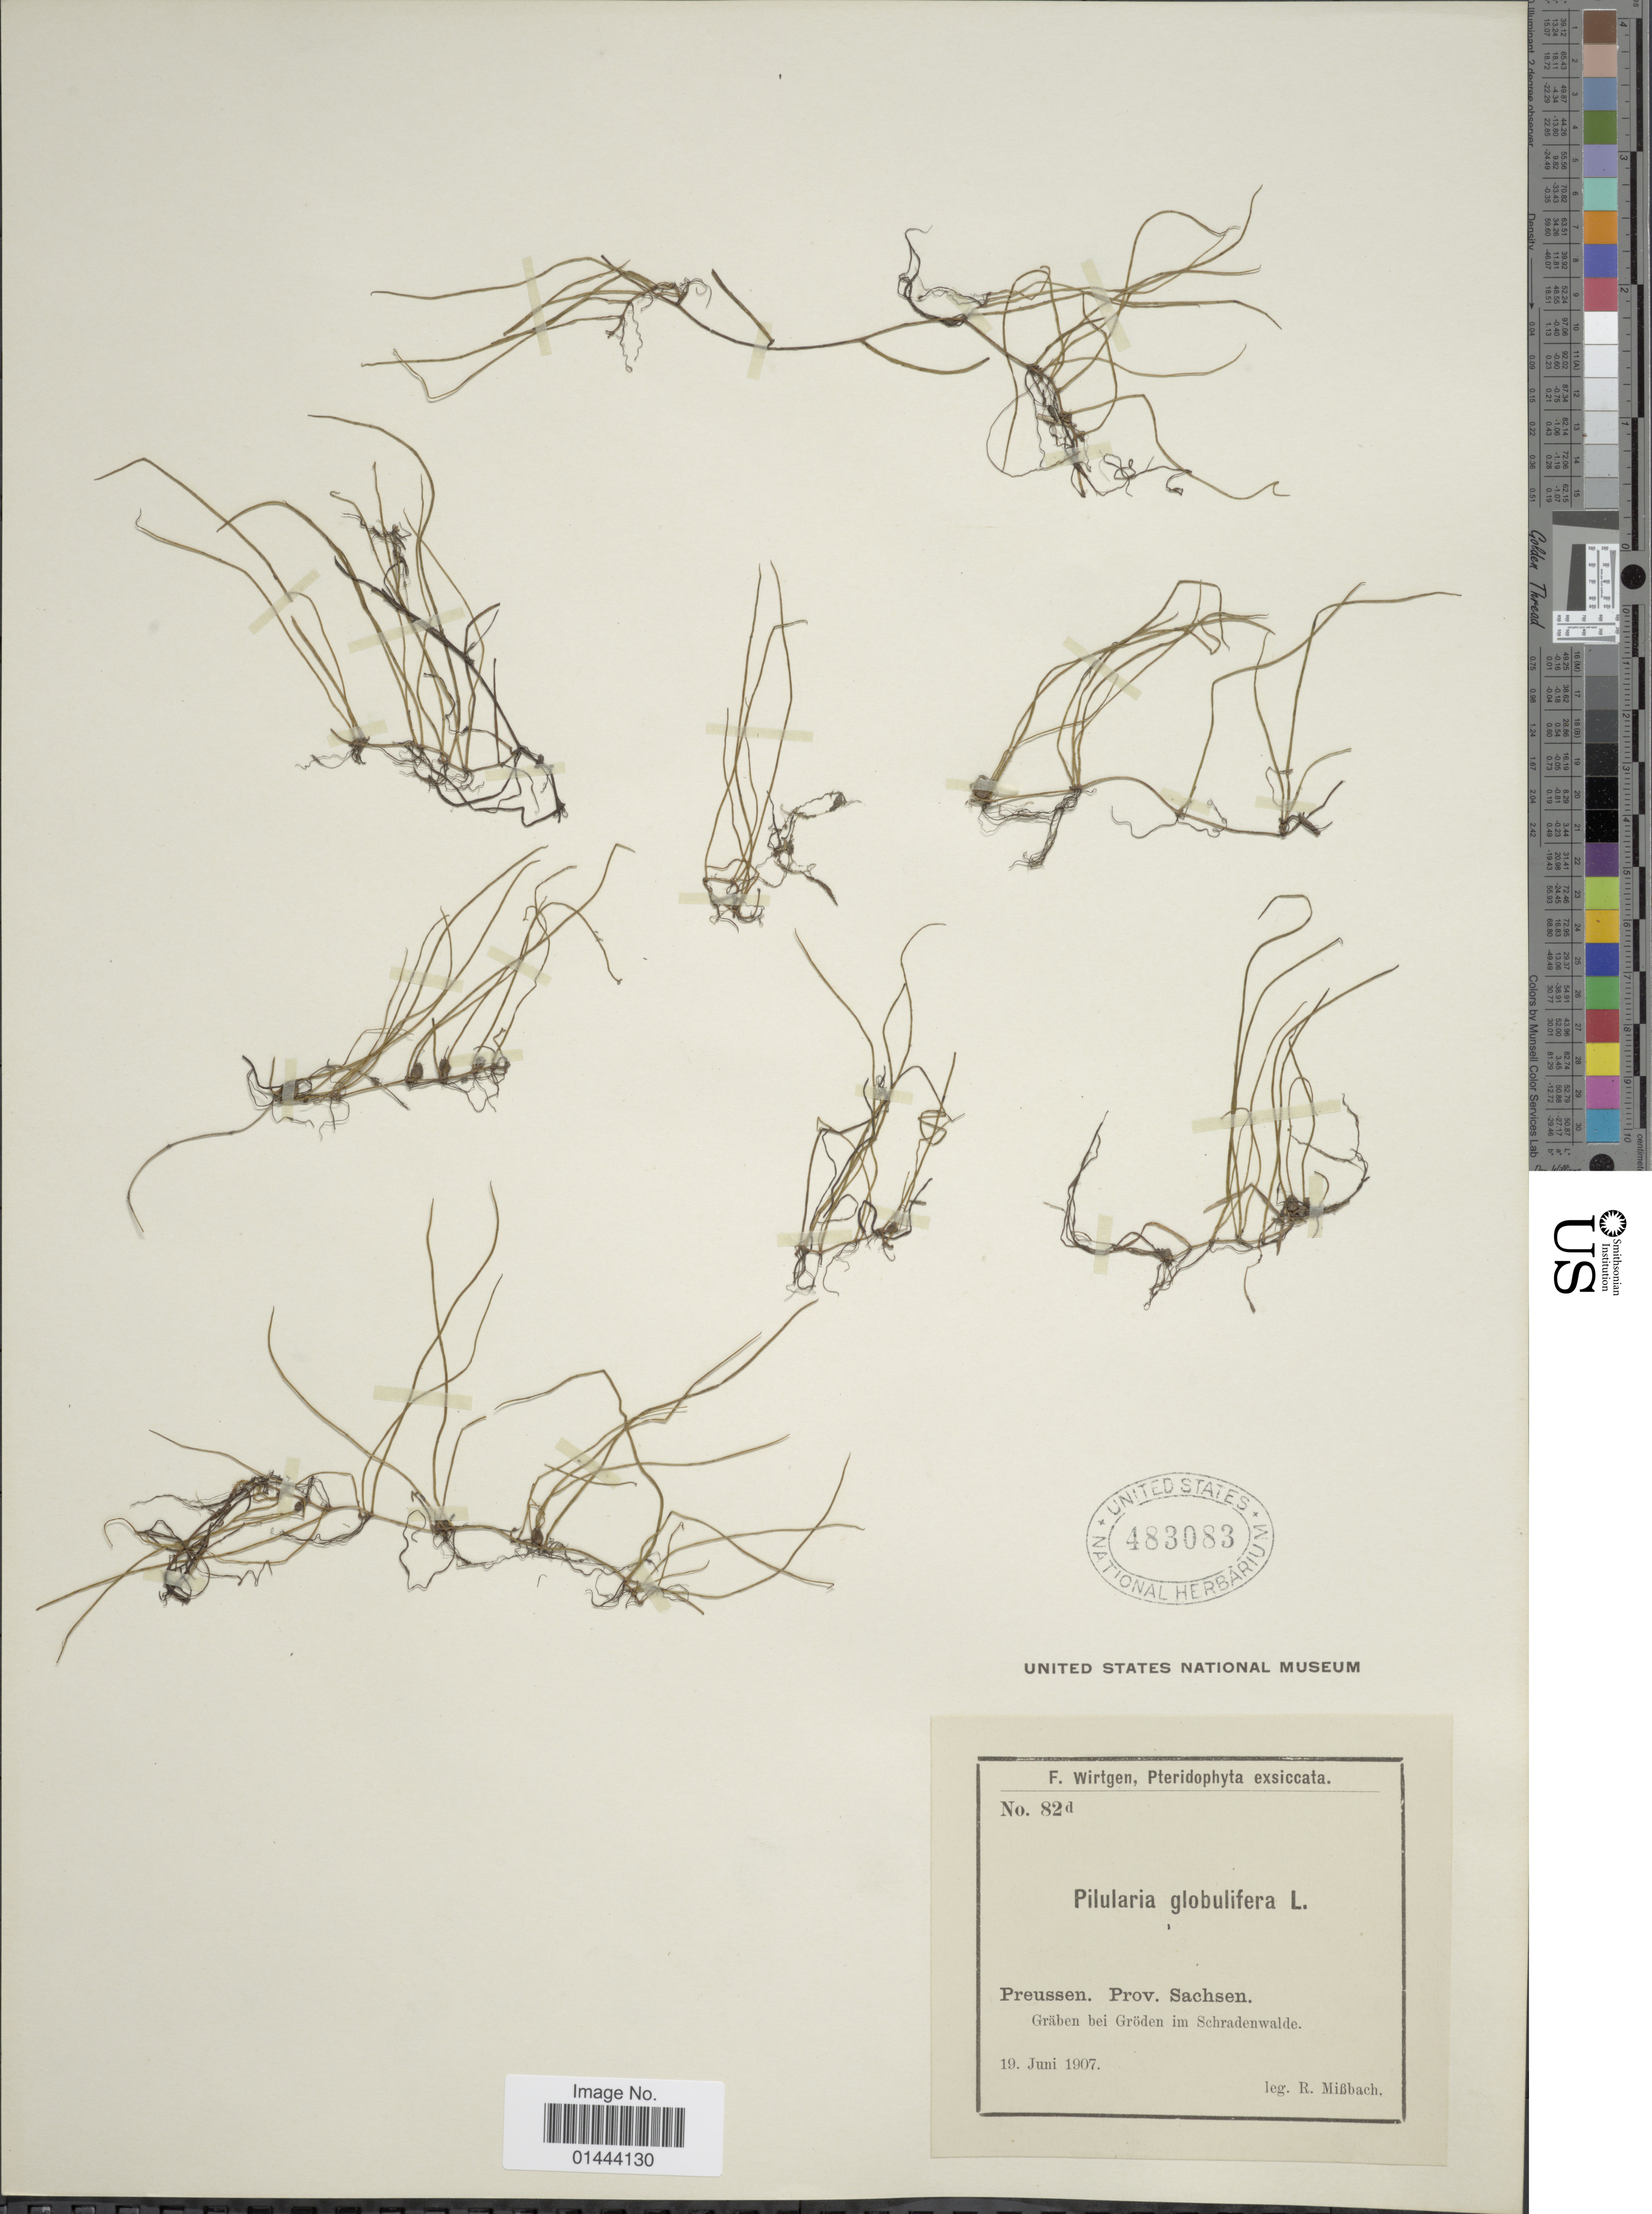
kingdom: Plantae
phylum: Tracheophyta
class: Polypodiopsida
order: Salviniales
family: Marsileaceae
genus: Pilularia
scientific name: Pilularia globulifera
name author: L.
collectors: R. Mibbach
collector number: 82d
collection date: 1907-06-19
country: Germany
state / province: Sachsen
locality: Pruessen, Gräben bei Gröden im Schradenwalde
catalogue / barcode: US 483083